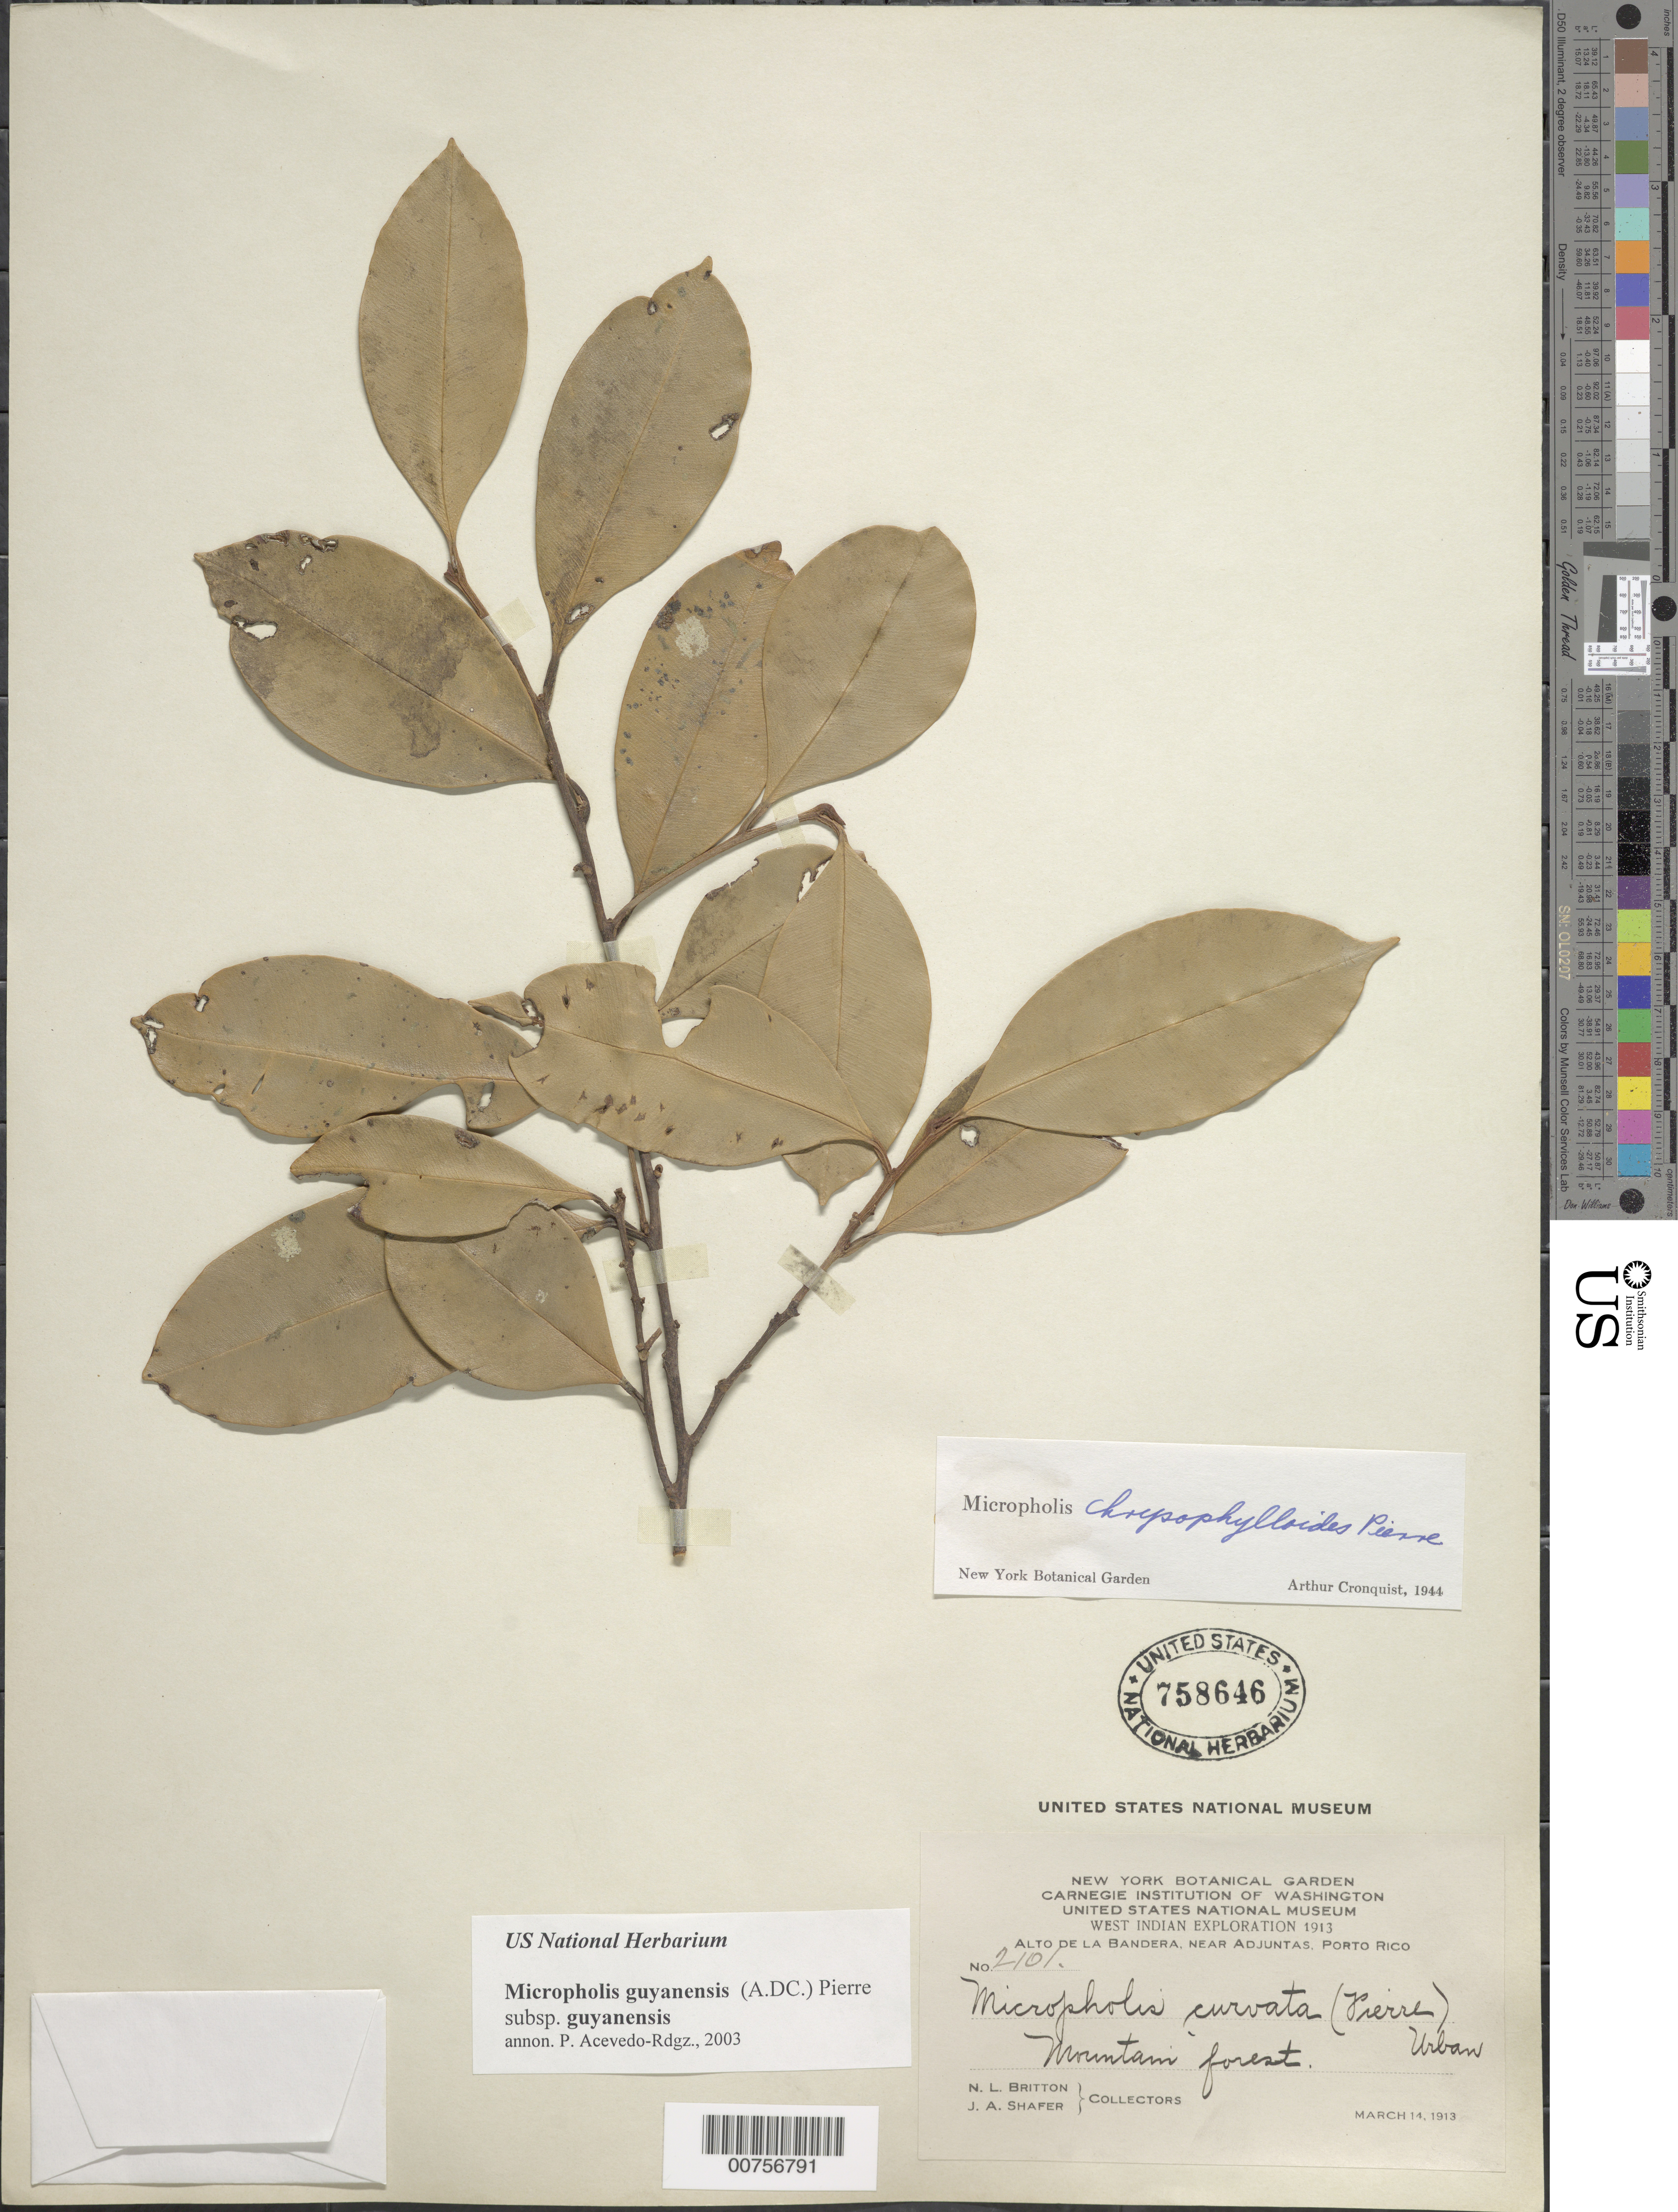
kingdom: Plantae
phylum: Tracheophyta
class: Magnoliopsida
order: Ericales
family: Sapotaceae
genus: Micropholis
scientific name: Micropholis guyanensis subsp. guyanensis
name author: (A. DC.) Pierre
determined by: Acevedo-Rodríguez, P., (BOT), Smithsonian Institution - National Museum of Natural History (UNITED STATES)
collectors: N. Britton & J. A. Shafer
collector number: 2101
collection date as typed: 14 Mar 1913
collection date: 1913-03-14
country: Puerto Rico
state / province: Adjuntas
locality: Alto de la Bandera. Adjuntas.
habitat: Mountain forest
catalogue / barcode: US 758646